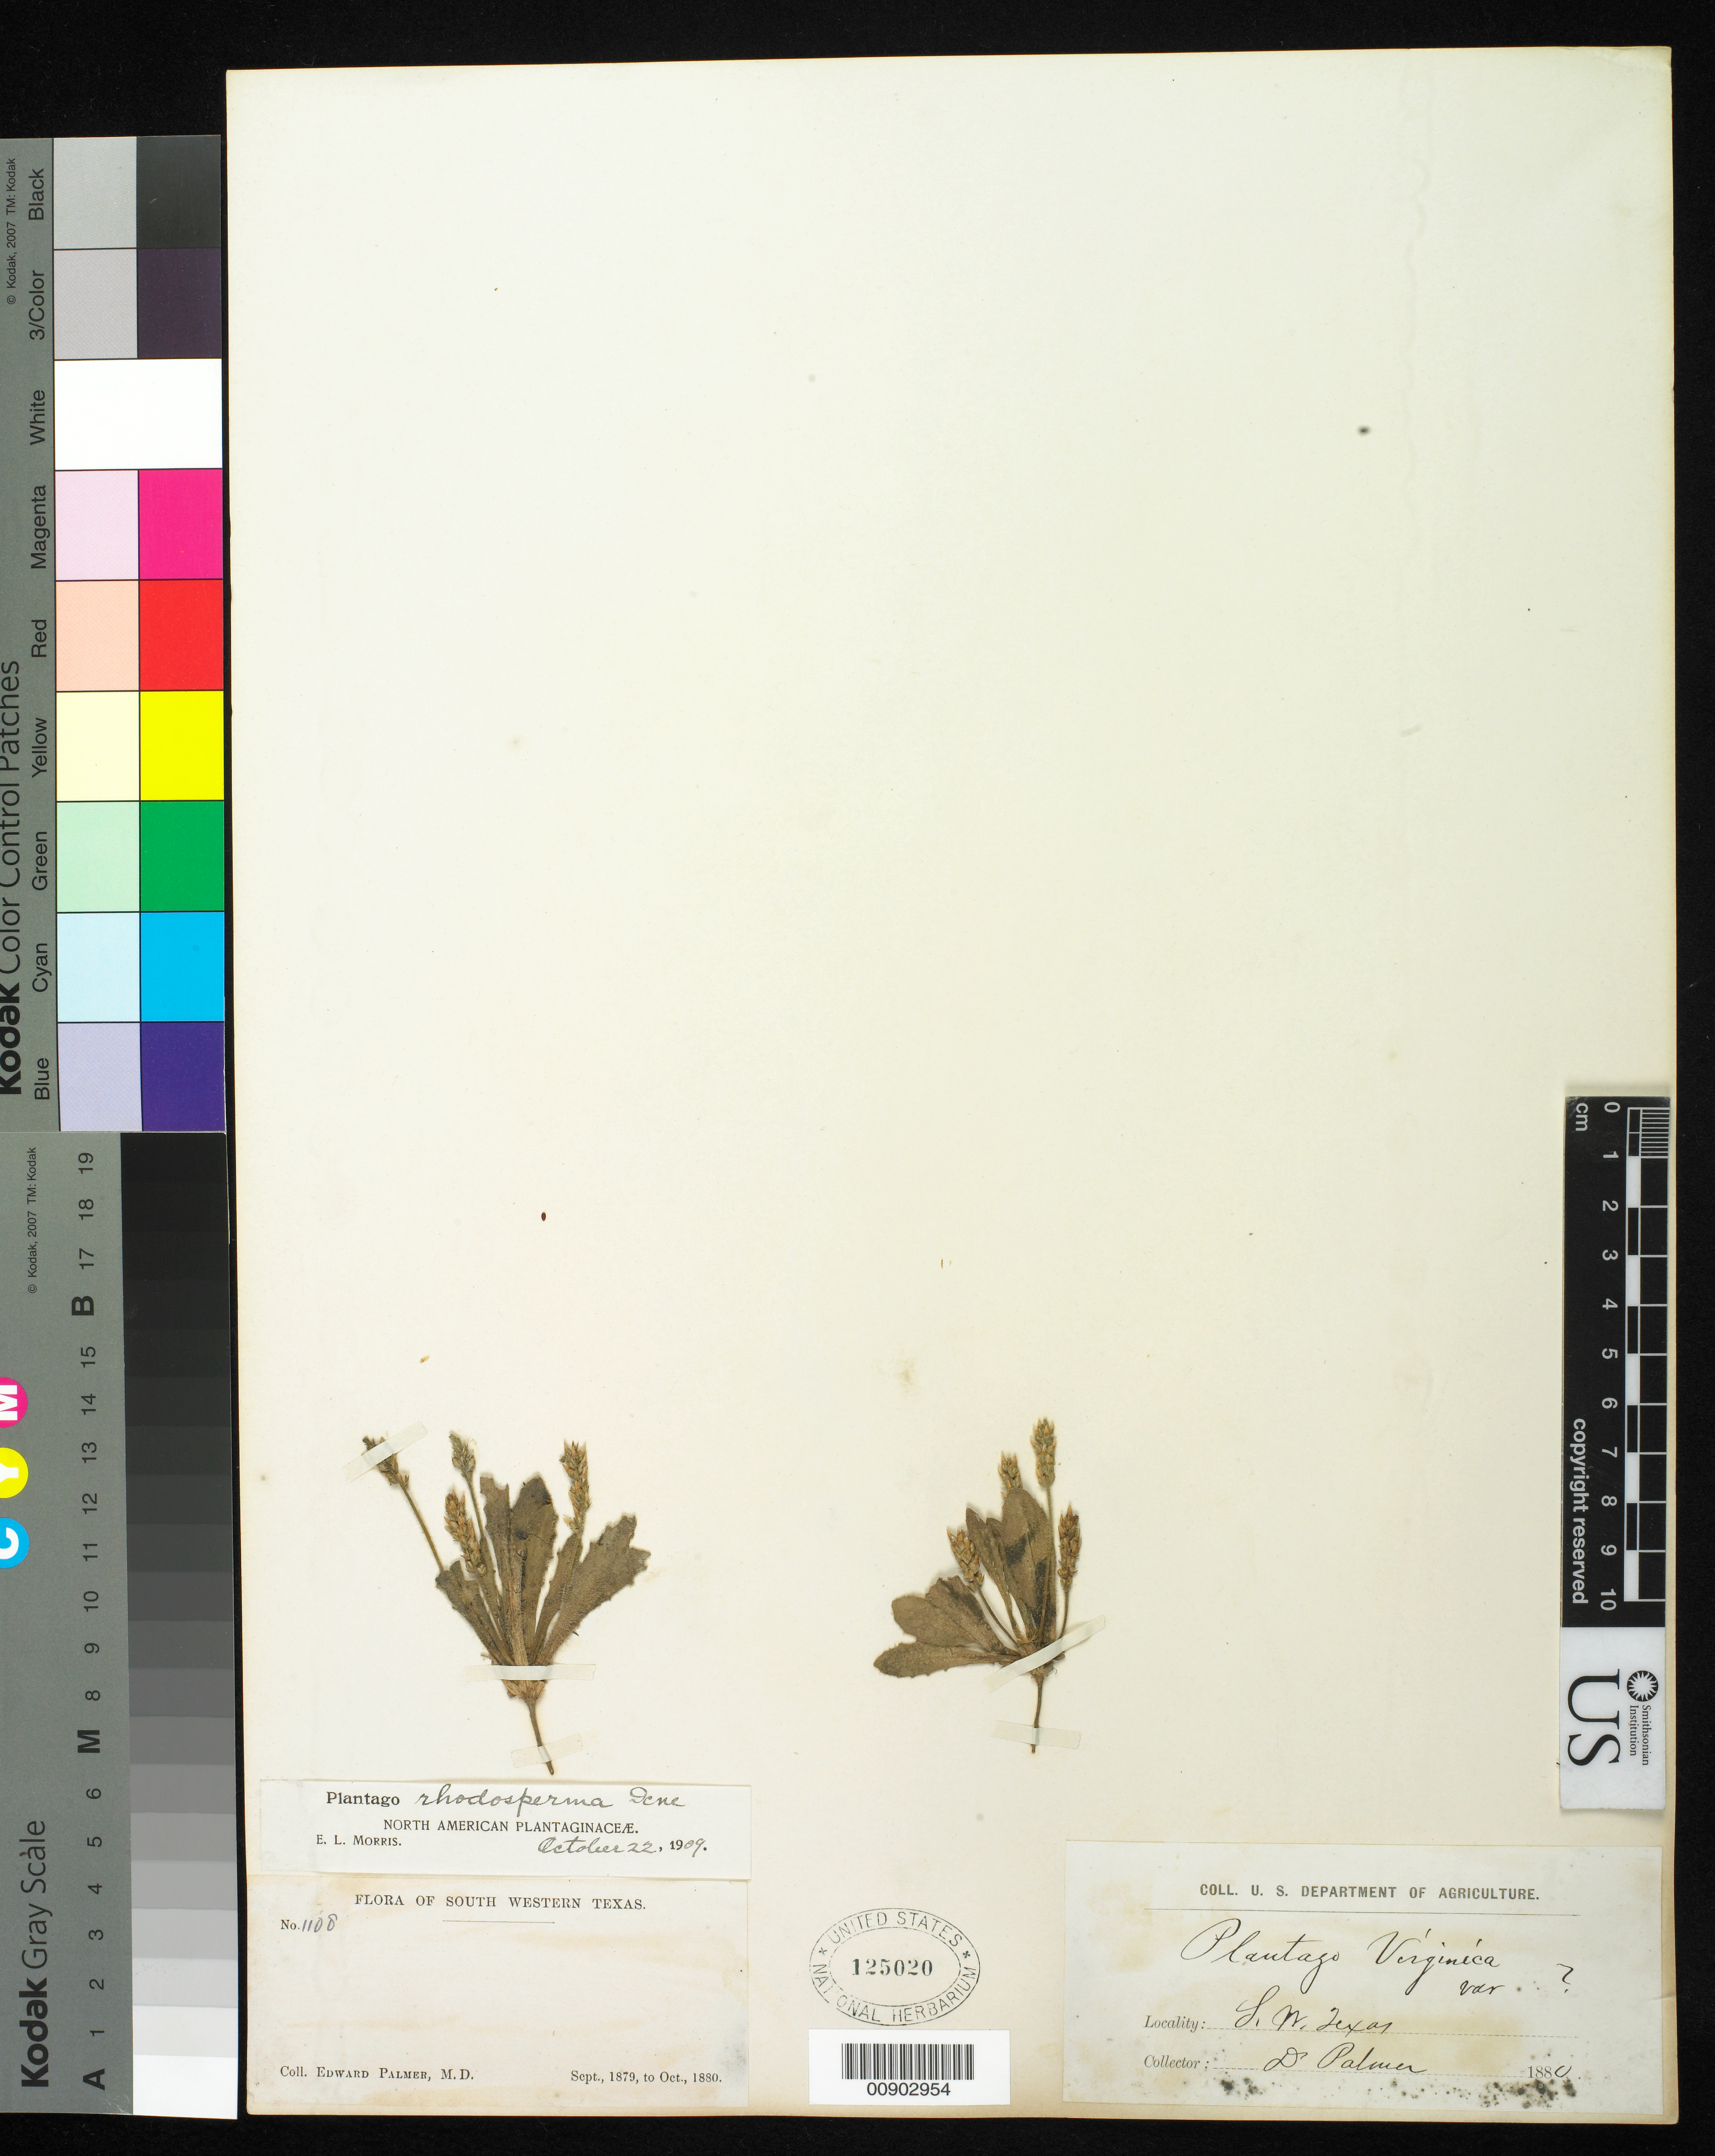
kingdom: Plantae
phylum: Tracheophyta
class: Magnoliopsida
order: Lamiales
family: Plantaginaceae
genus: Plantago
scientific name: Plantago rhodosperma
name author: Decne.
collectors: E. Palmer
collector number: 1108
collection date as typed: Sep 1879 to -- Oct 1880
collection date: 1879-09/1880-10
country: United States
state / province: Texas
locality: South Western Texas.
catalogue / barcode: US 125020